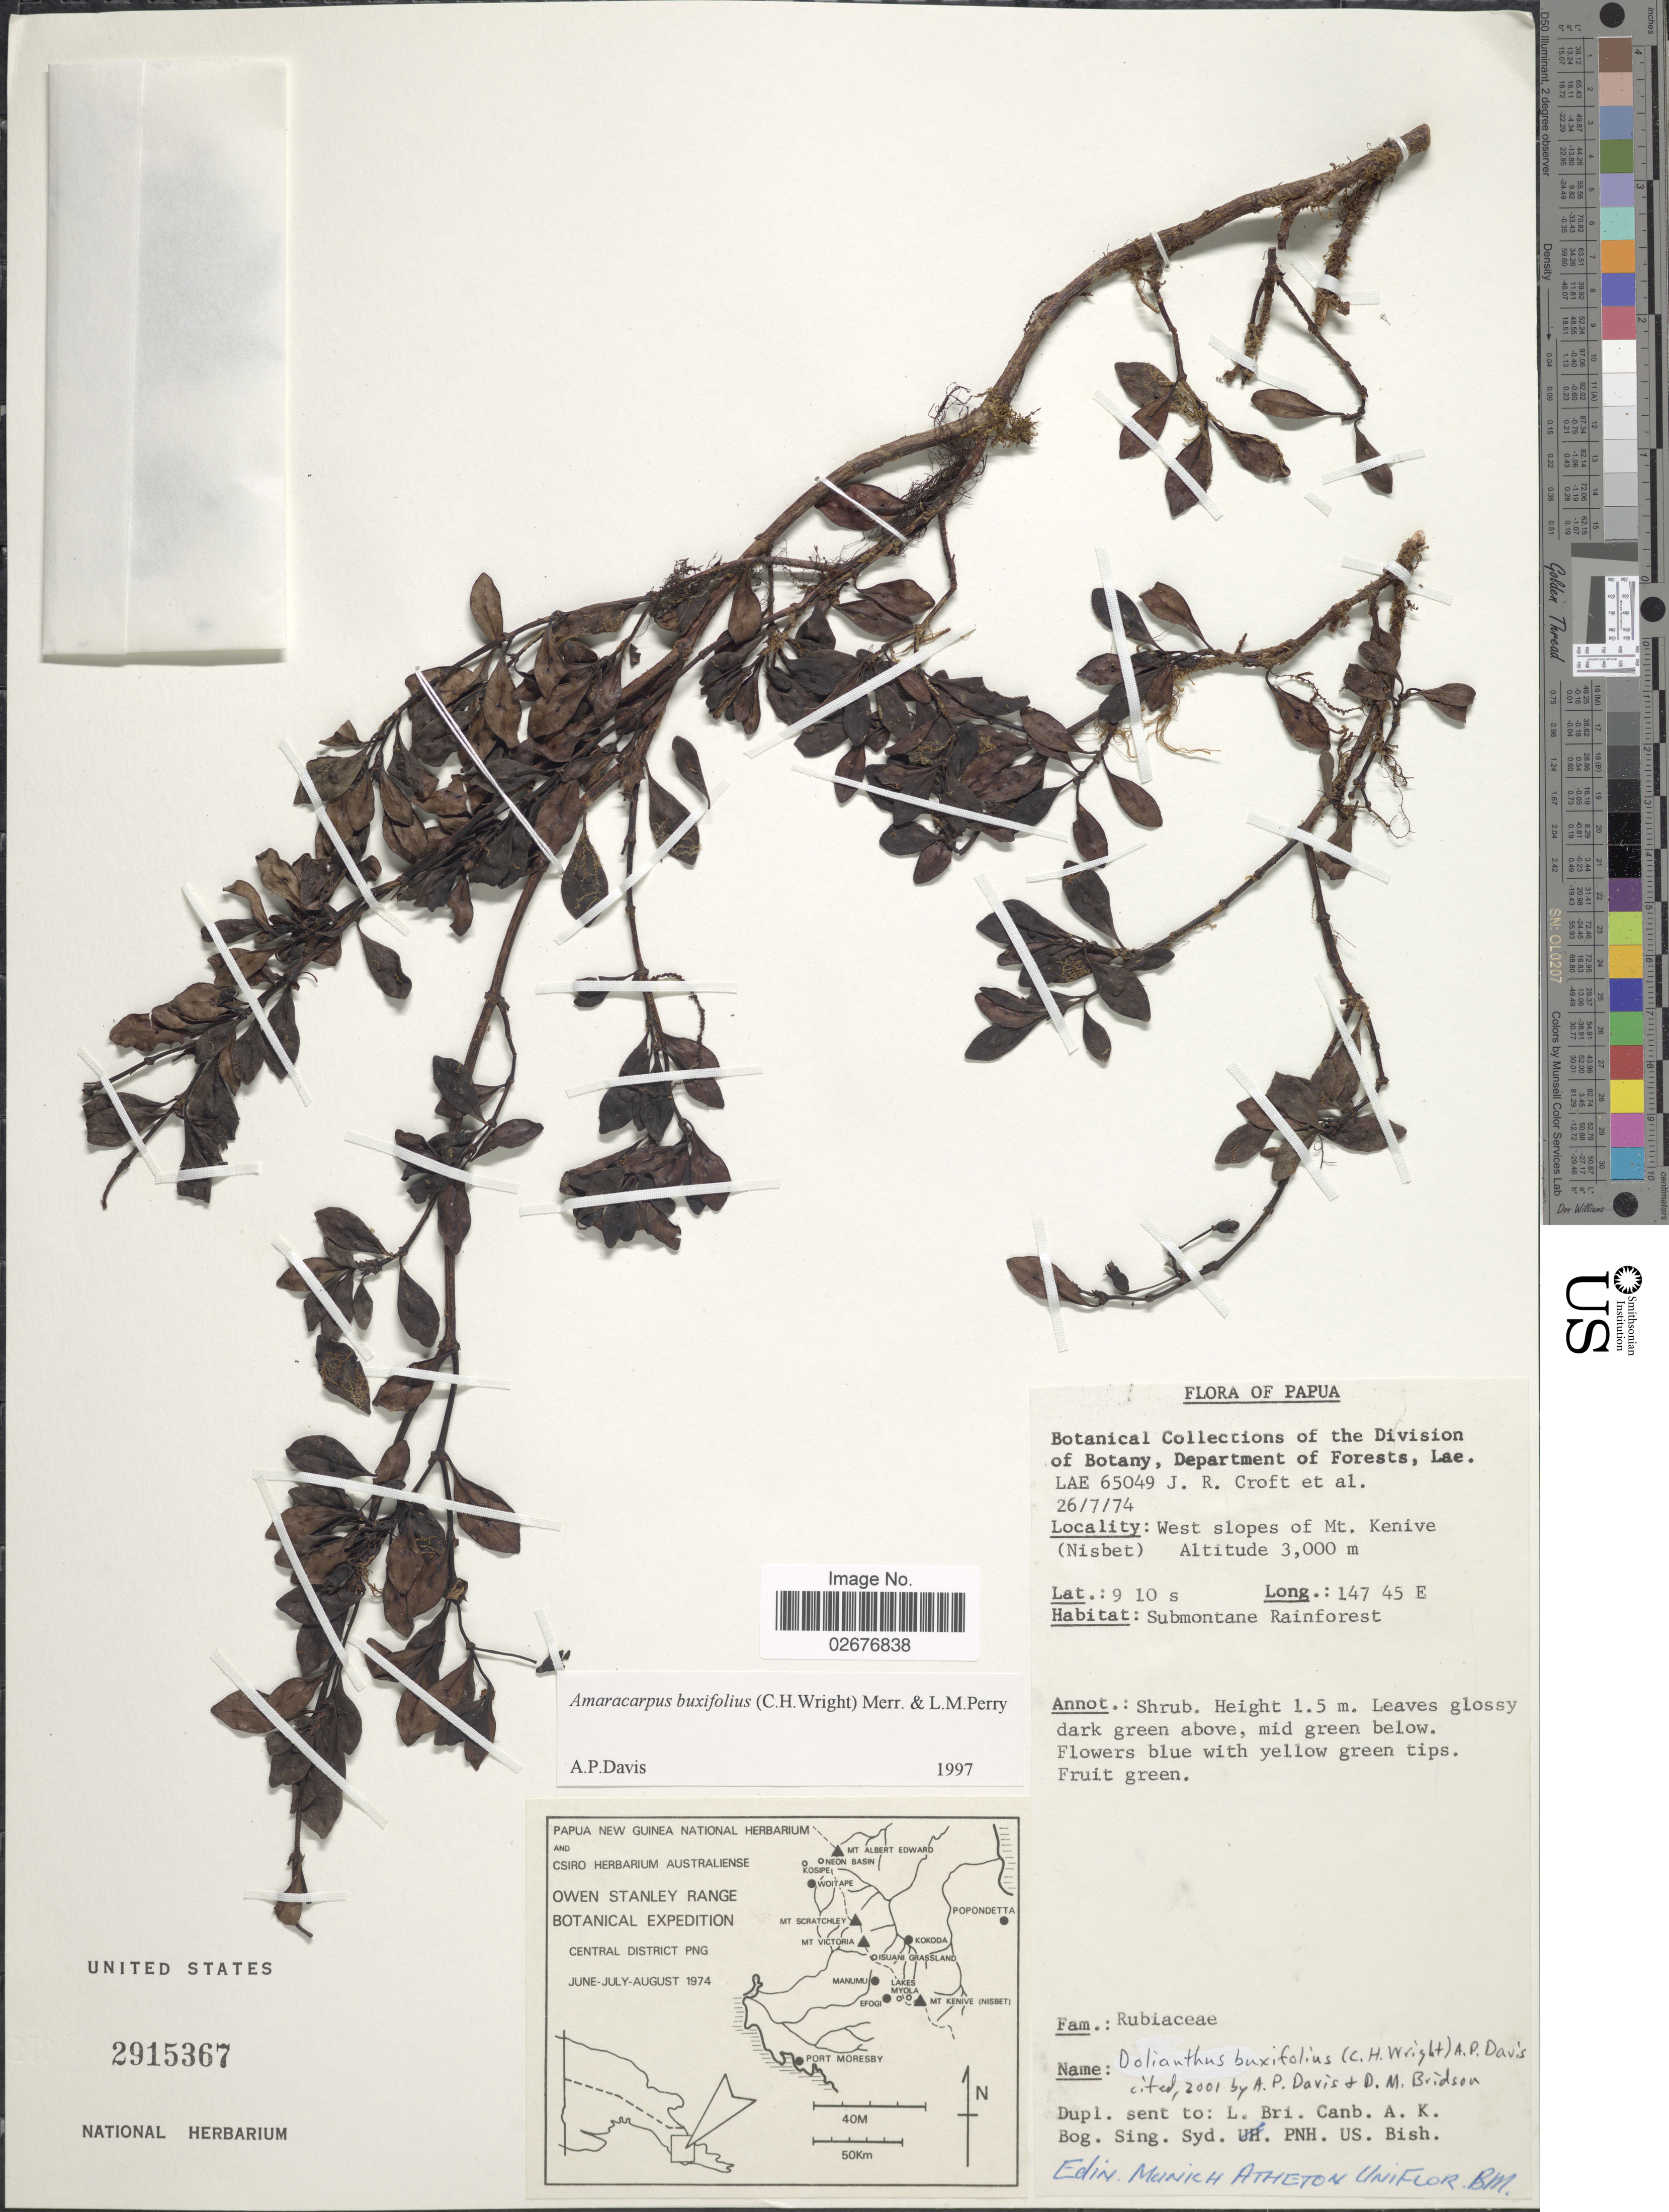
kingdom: Plantae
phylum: Tracheophyta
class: Magnoliopsida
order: Gentianales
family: Rubiaceae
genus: Dolianthus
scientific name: Dolianthus buxifolius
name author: (C.H. Wright) A.P. Davis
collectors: J. R. Croft & et al.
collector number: LAE65049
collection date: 1974-07-26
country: Papua New Guinea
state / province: Central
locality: Papua West slopes of Mt. Kenive (Nisbet), Owan Stanley Range, Central District PNG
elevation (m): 3000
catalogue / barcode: US 2915367